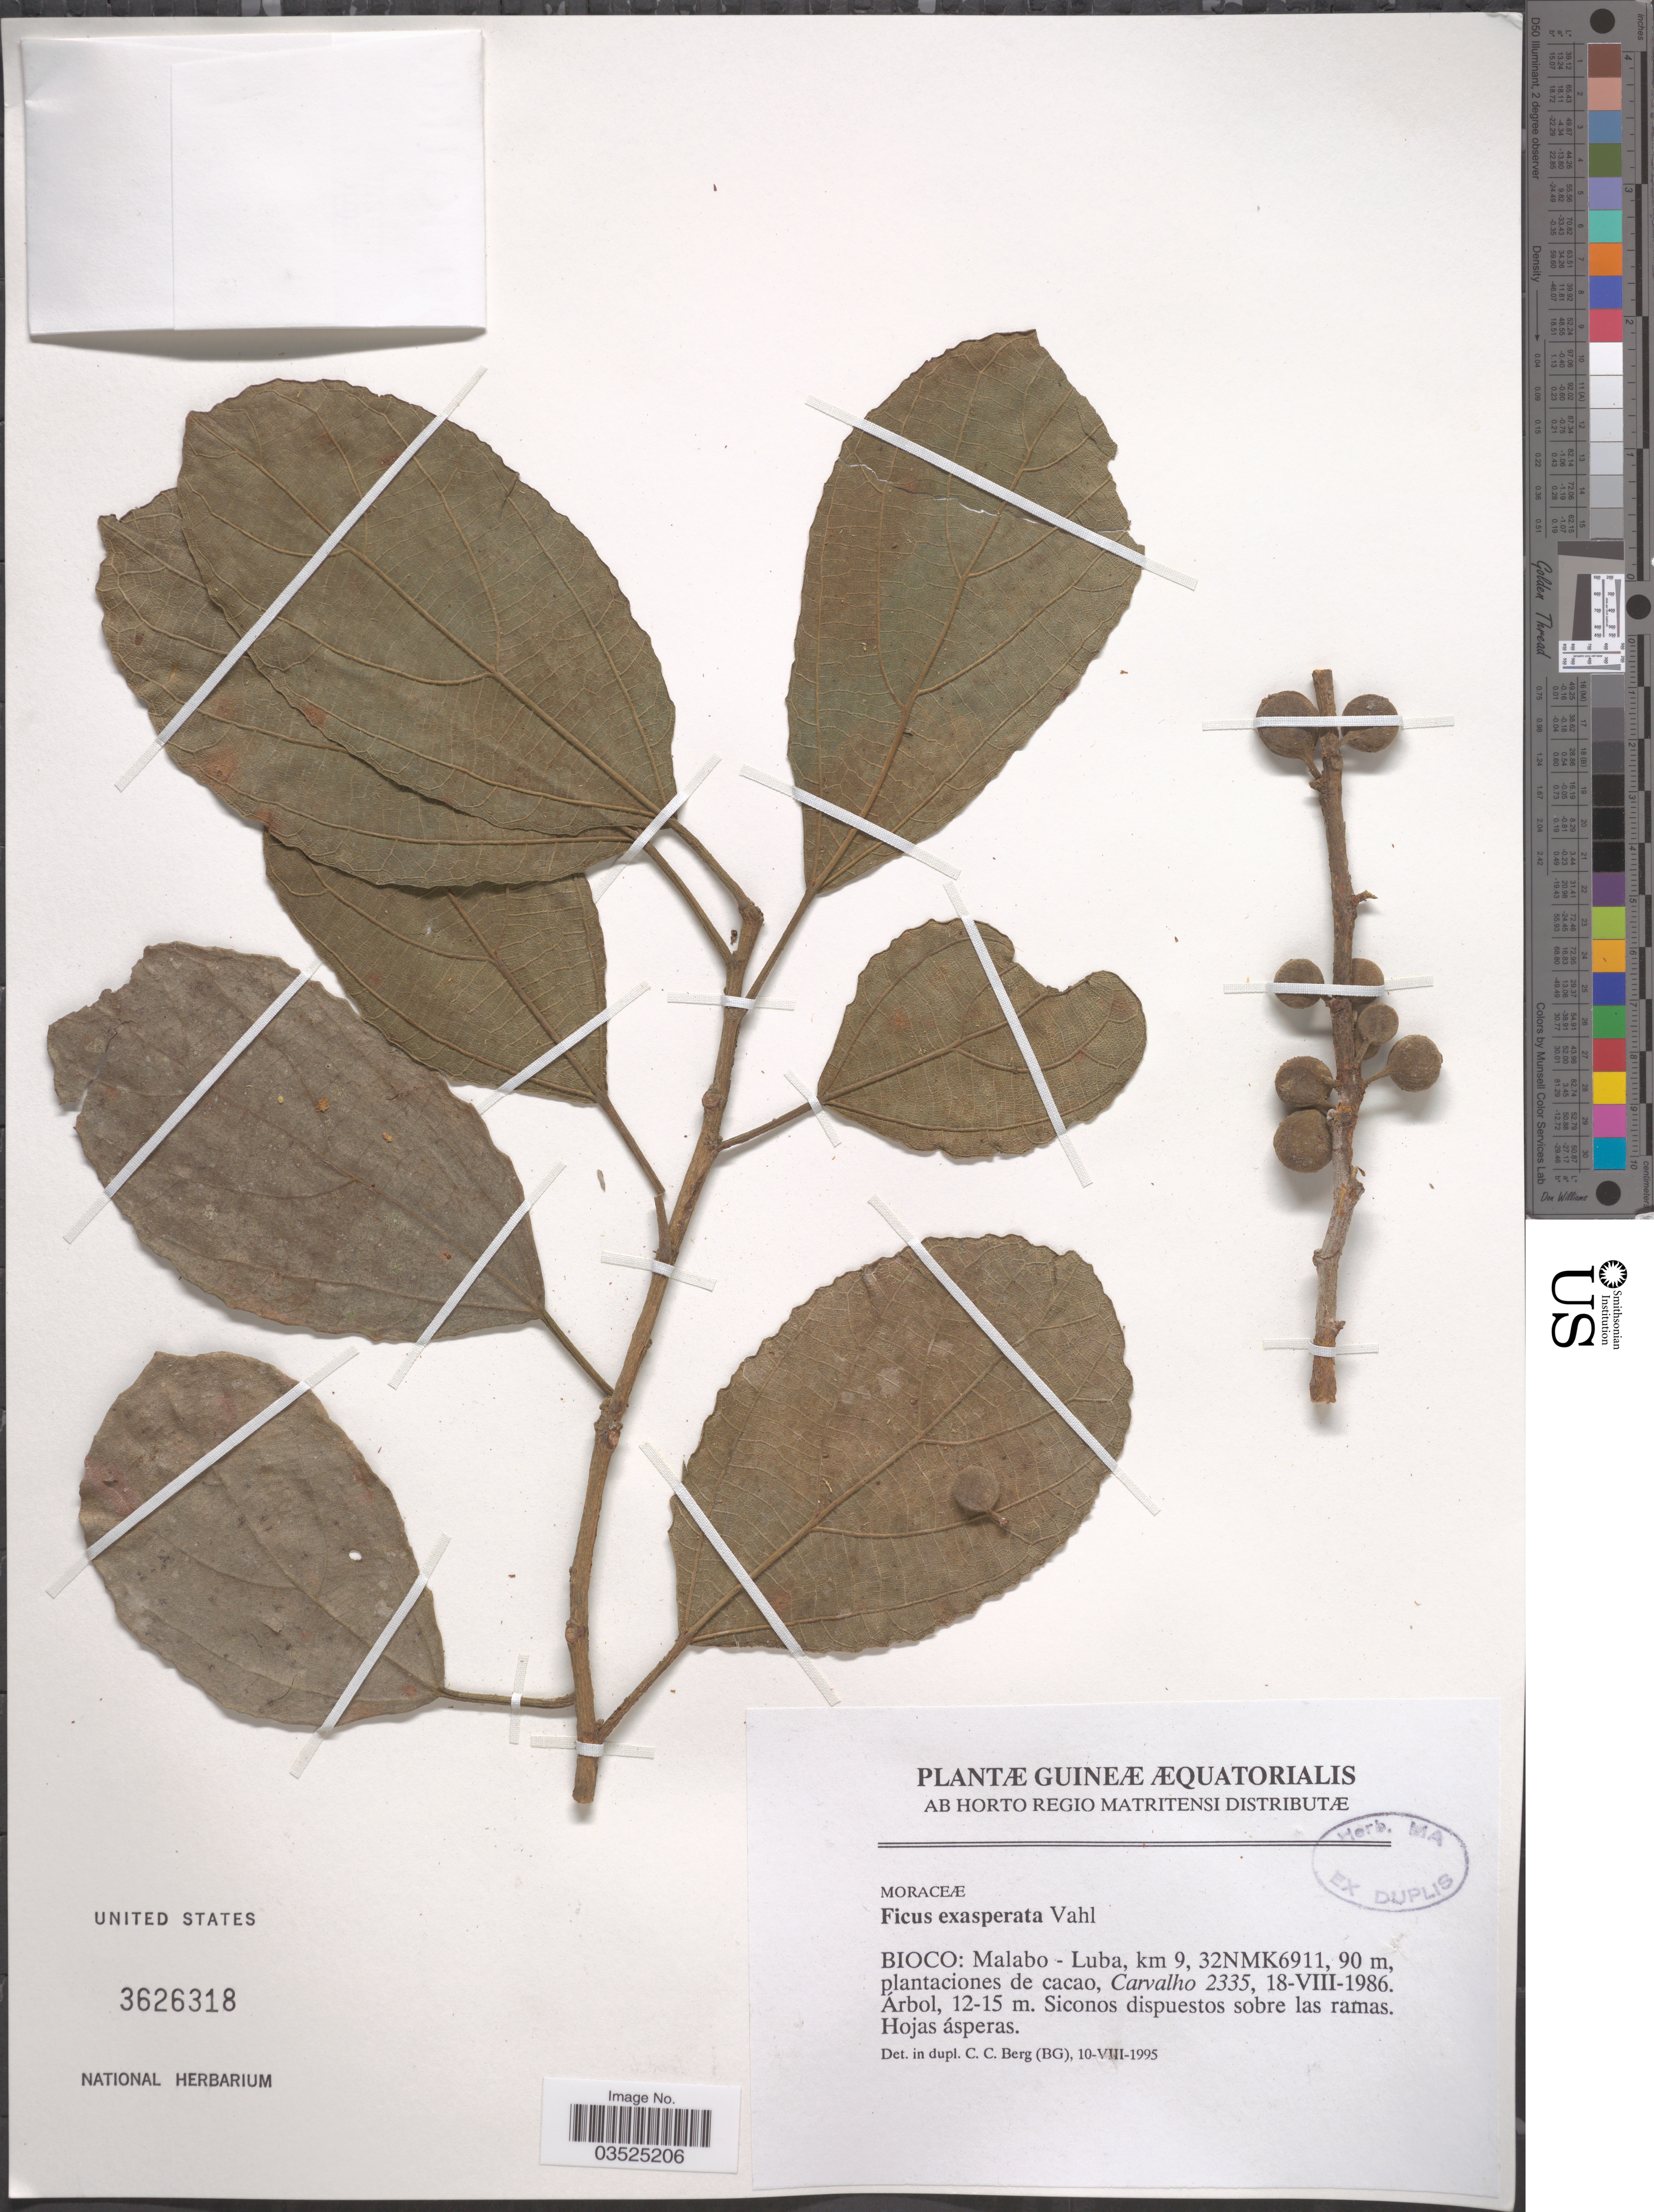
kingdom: Plantae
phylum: Tracheophyta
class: Magnoliopsida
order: Rosales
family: Moraceae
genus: Ficus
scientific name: Ficus exasperata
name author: Vahl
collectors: Carvalho, --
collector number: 2335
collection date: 1986-08-18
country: Equatorial Guinea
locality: Bioco: Malabo - Luba, km 9, 32NMK6911.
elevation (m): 90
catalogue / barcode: US 3626318